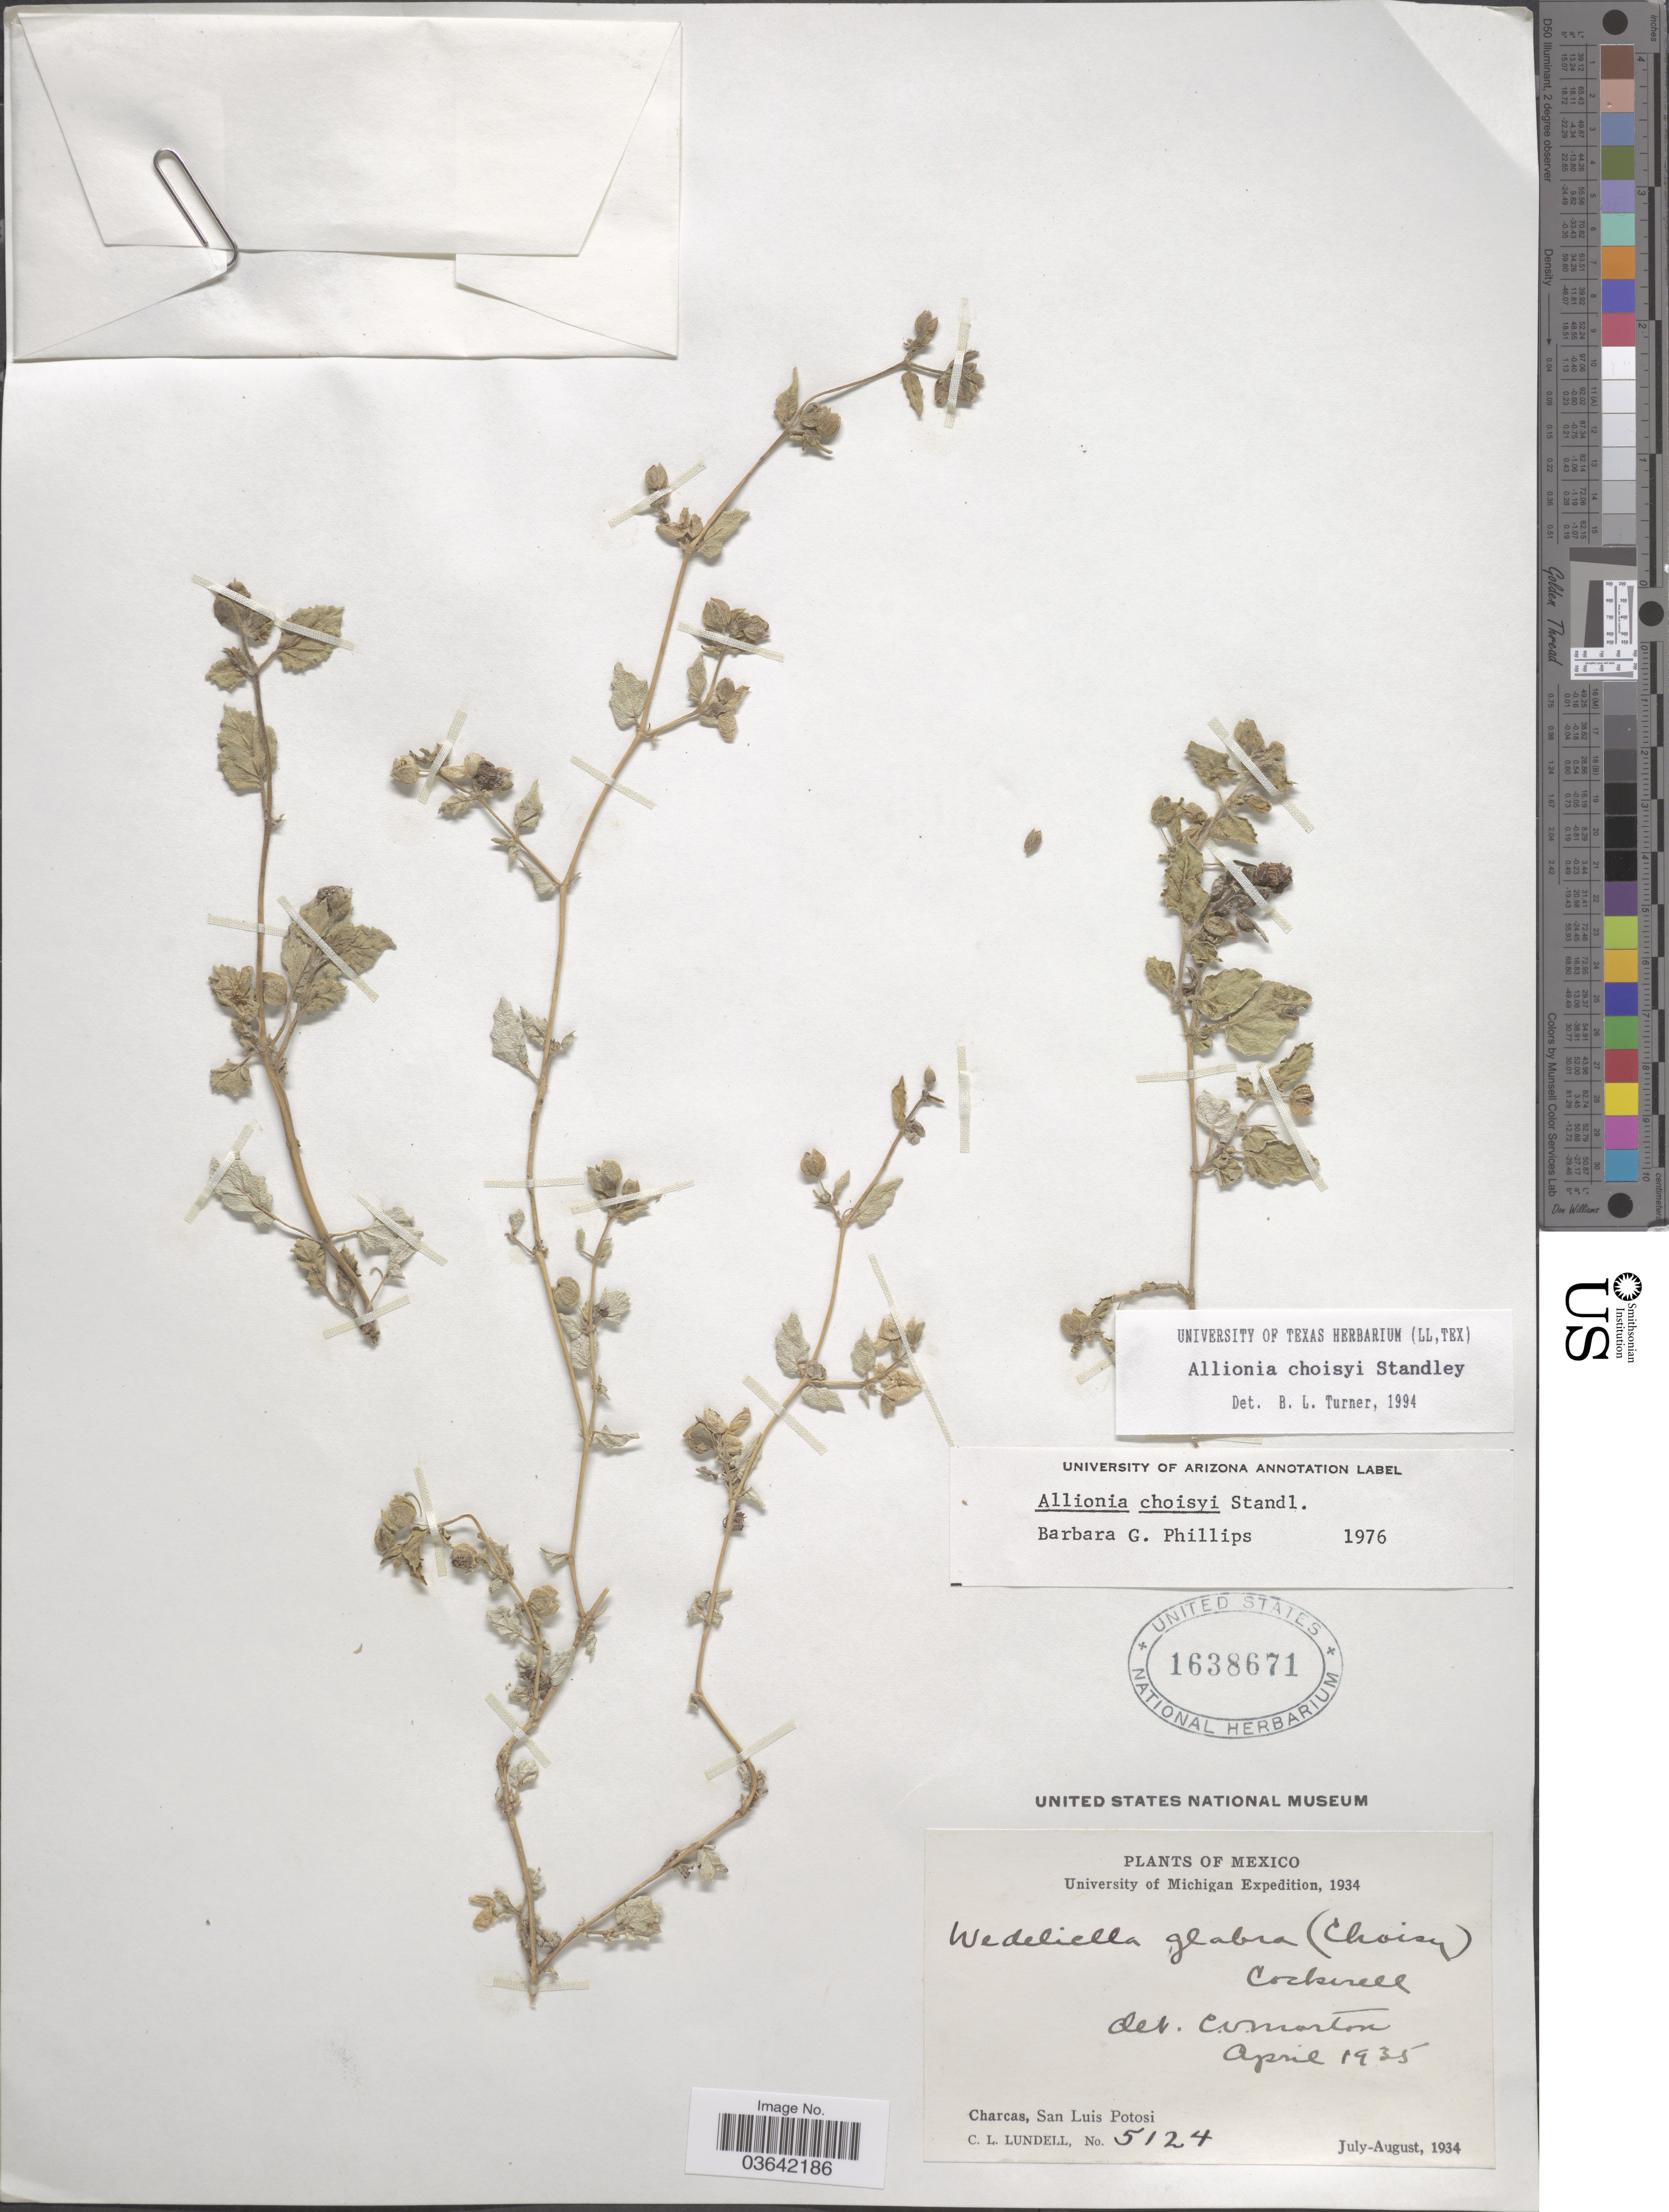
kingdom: Plantae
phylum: Tracheophyta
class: Magnoliopsida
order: Caryophyllales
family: Nyctaginaceae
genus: Allionia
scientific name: Allionia choisyi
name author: Standl.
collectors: C. L. Lundell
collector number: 5124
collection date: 1934-07/1934-08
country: Mexico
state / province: San Luis Potosí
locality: Charcas.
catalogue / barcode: US 1638671